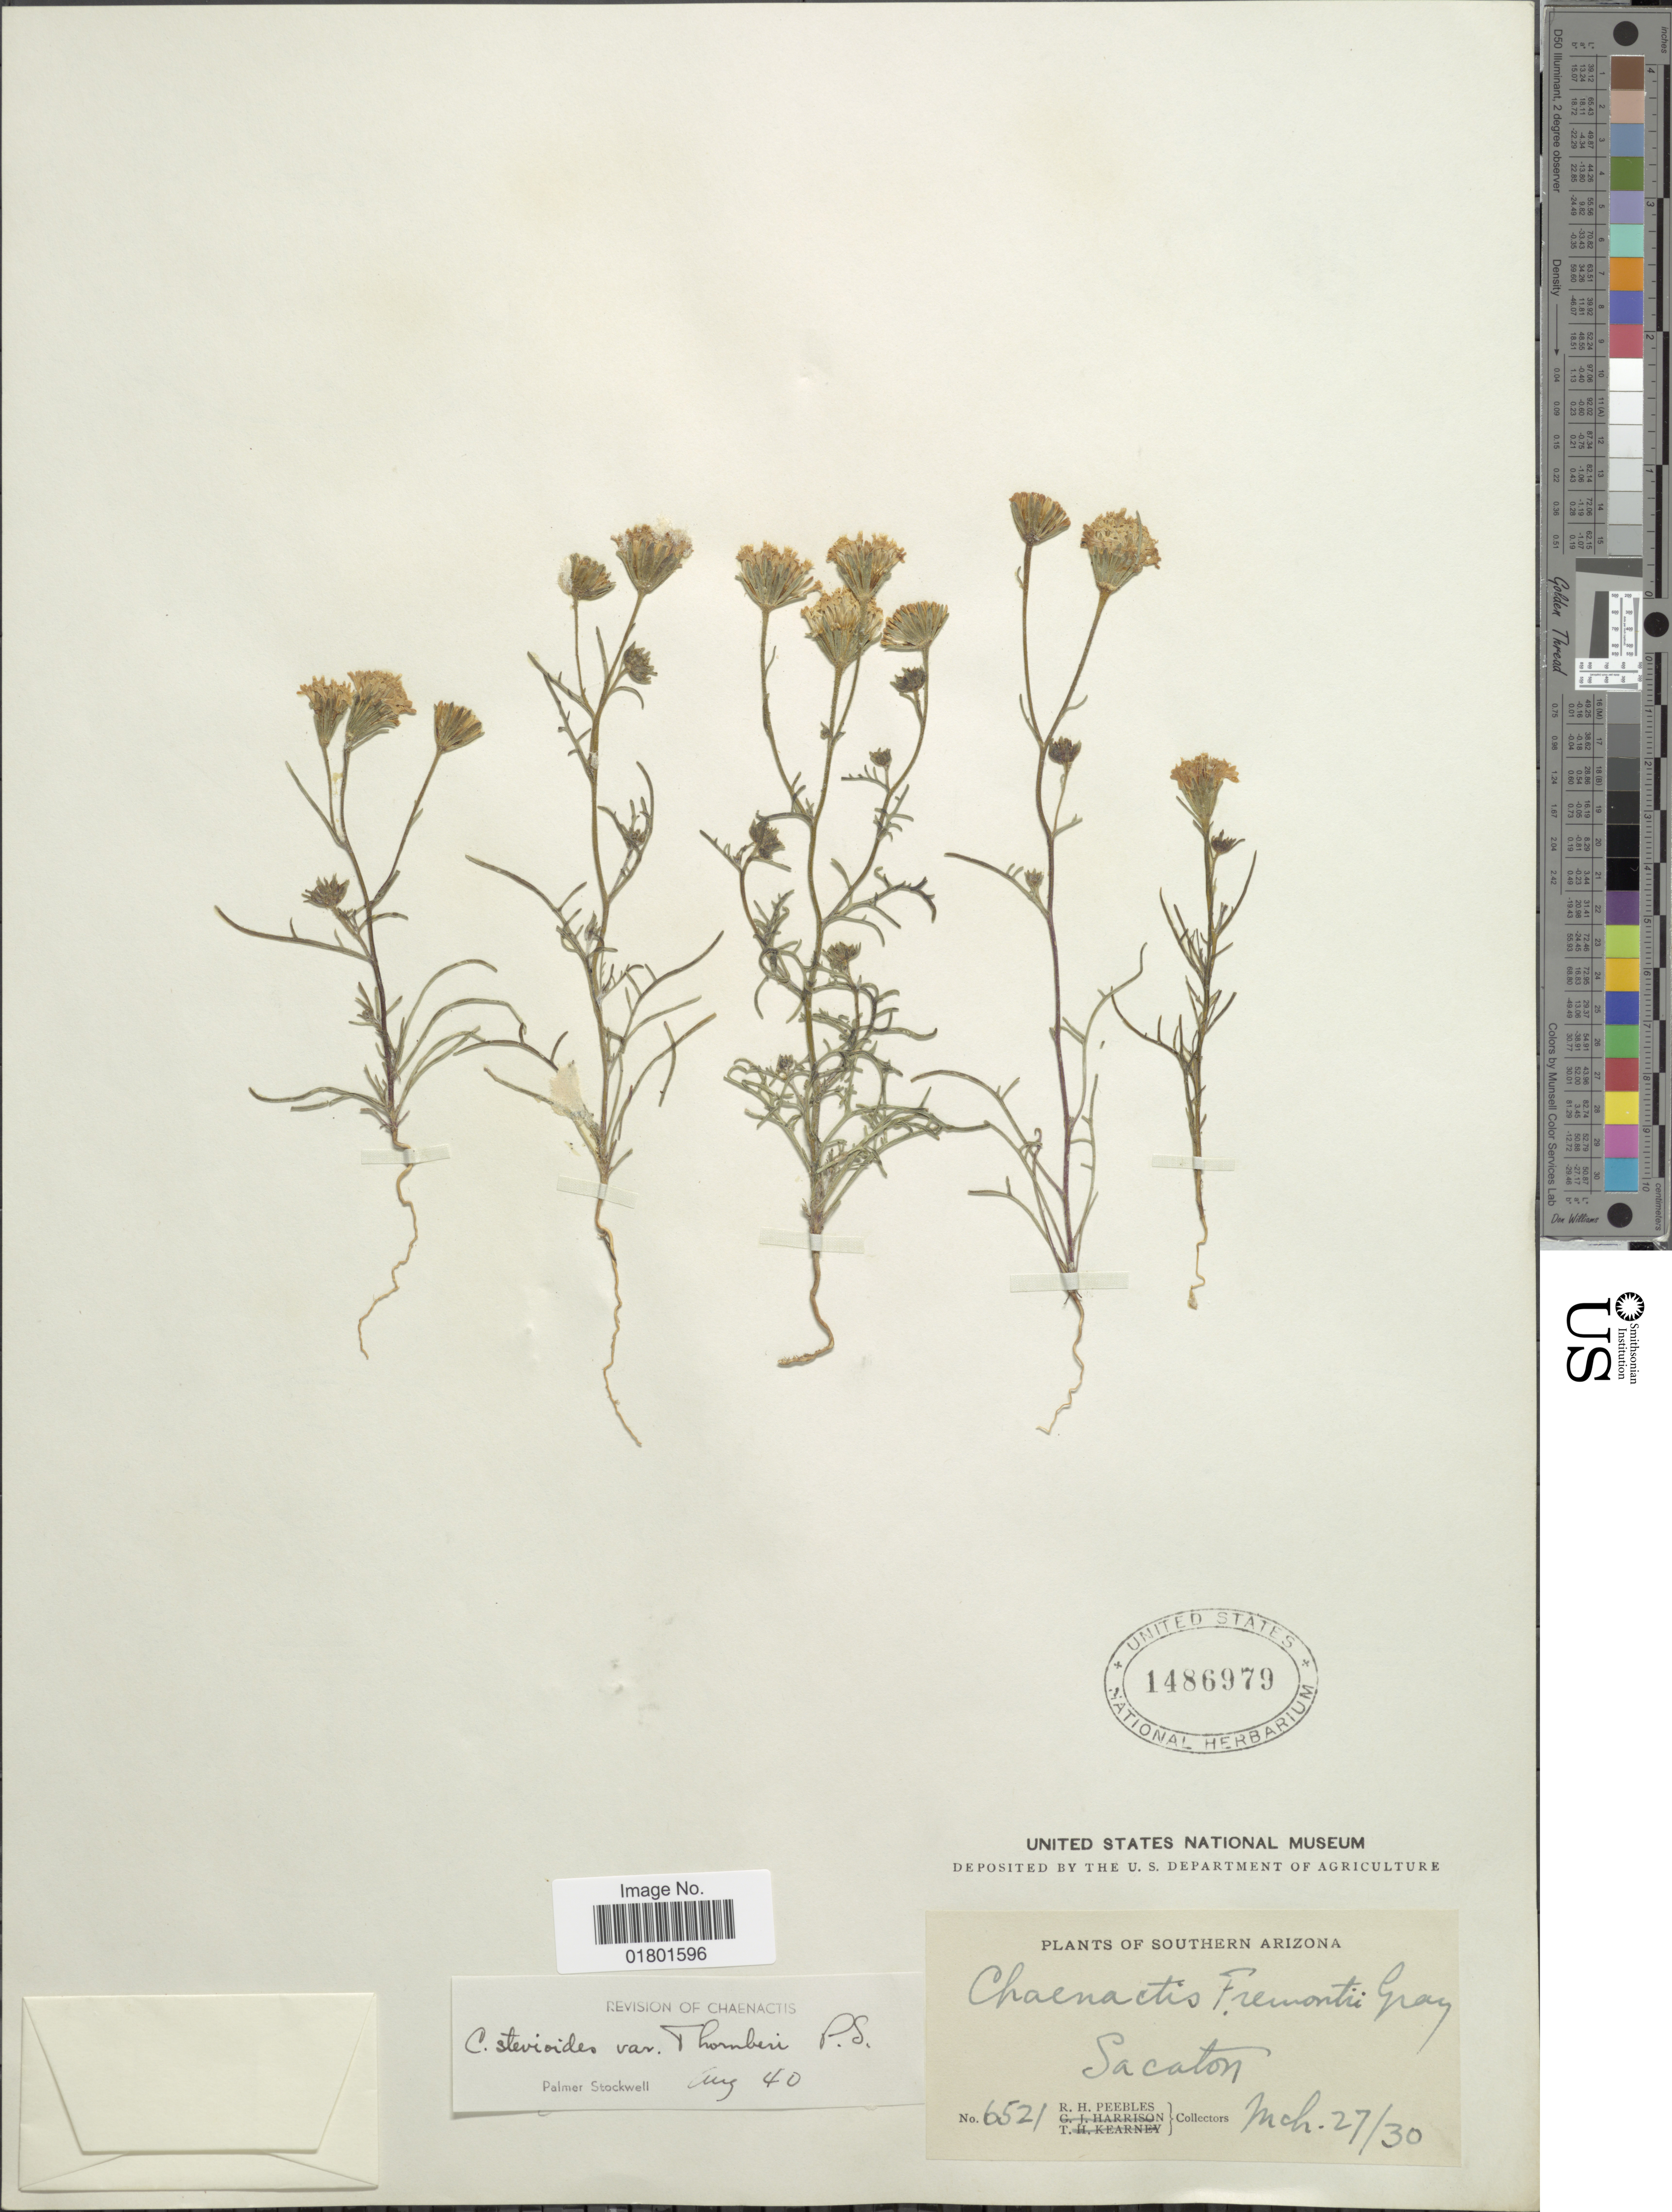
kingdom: Plantae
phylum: Tracheophyta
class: Magnoliopsida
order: Asterales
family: Asteraceae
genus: Chaenactis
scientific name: Chaenactis stevioides var. thornberi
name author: Stockw.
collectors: R. H. Peebles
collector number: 6521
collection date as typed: Transcribed d/m/y: 27/3/30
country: United States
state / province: Arizona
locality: Southern Arizona, Sacaton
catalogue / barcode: US 1486979